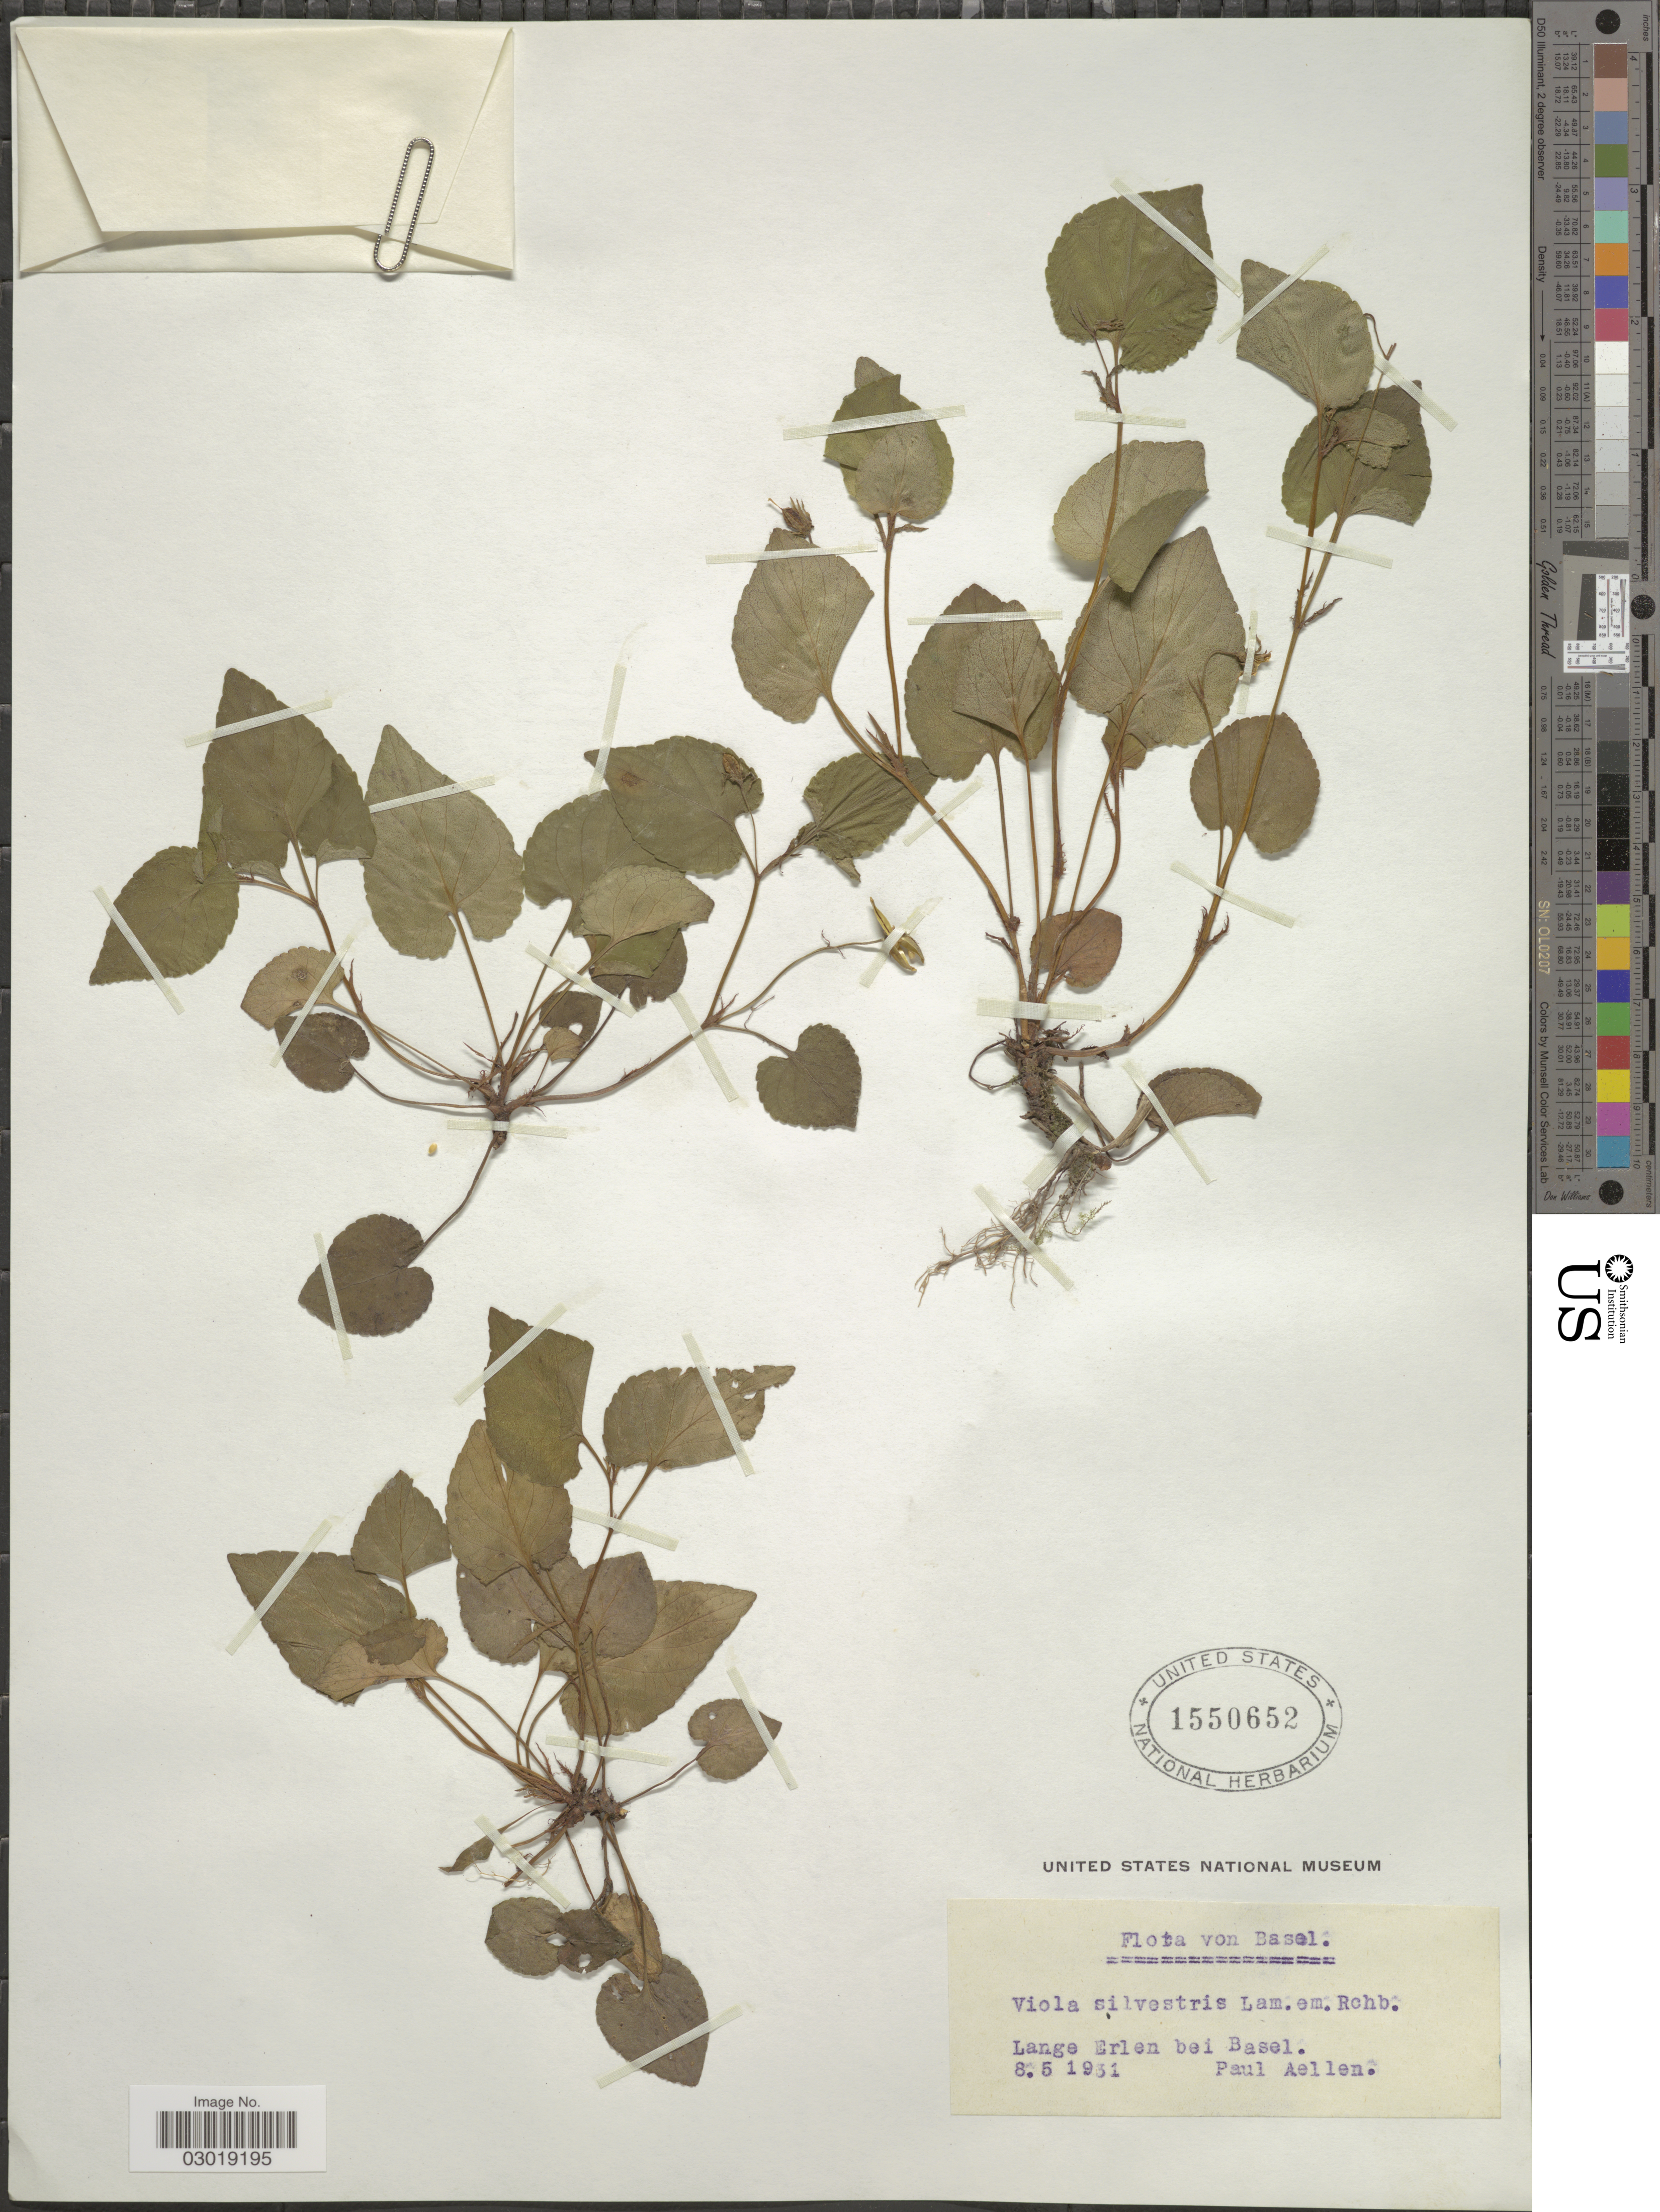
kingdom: Plantae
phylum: Tracheophyta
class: Magnoliopsida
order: Malpighiales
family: Violaceae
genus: Viola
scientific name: Viola sylvestris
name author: Lam.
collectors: P. Aellen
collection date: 1931-05-08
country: Switzerland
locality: Basel, Lange Erlen bei Basel.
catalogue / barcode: US 1550652